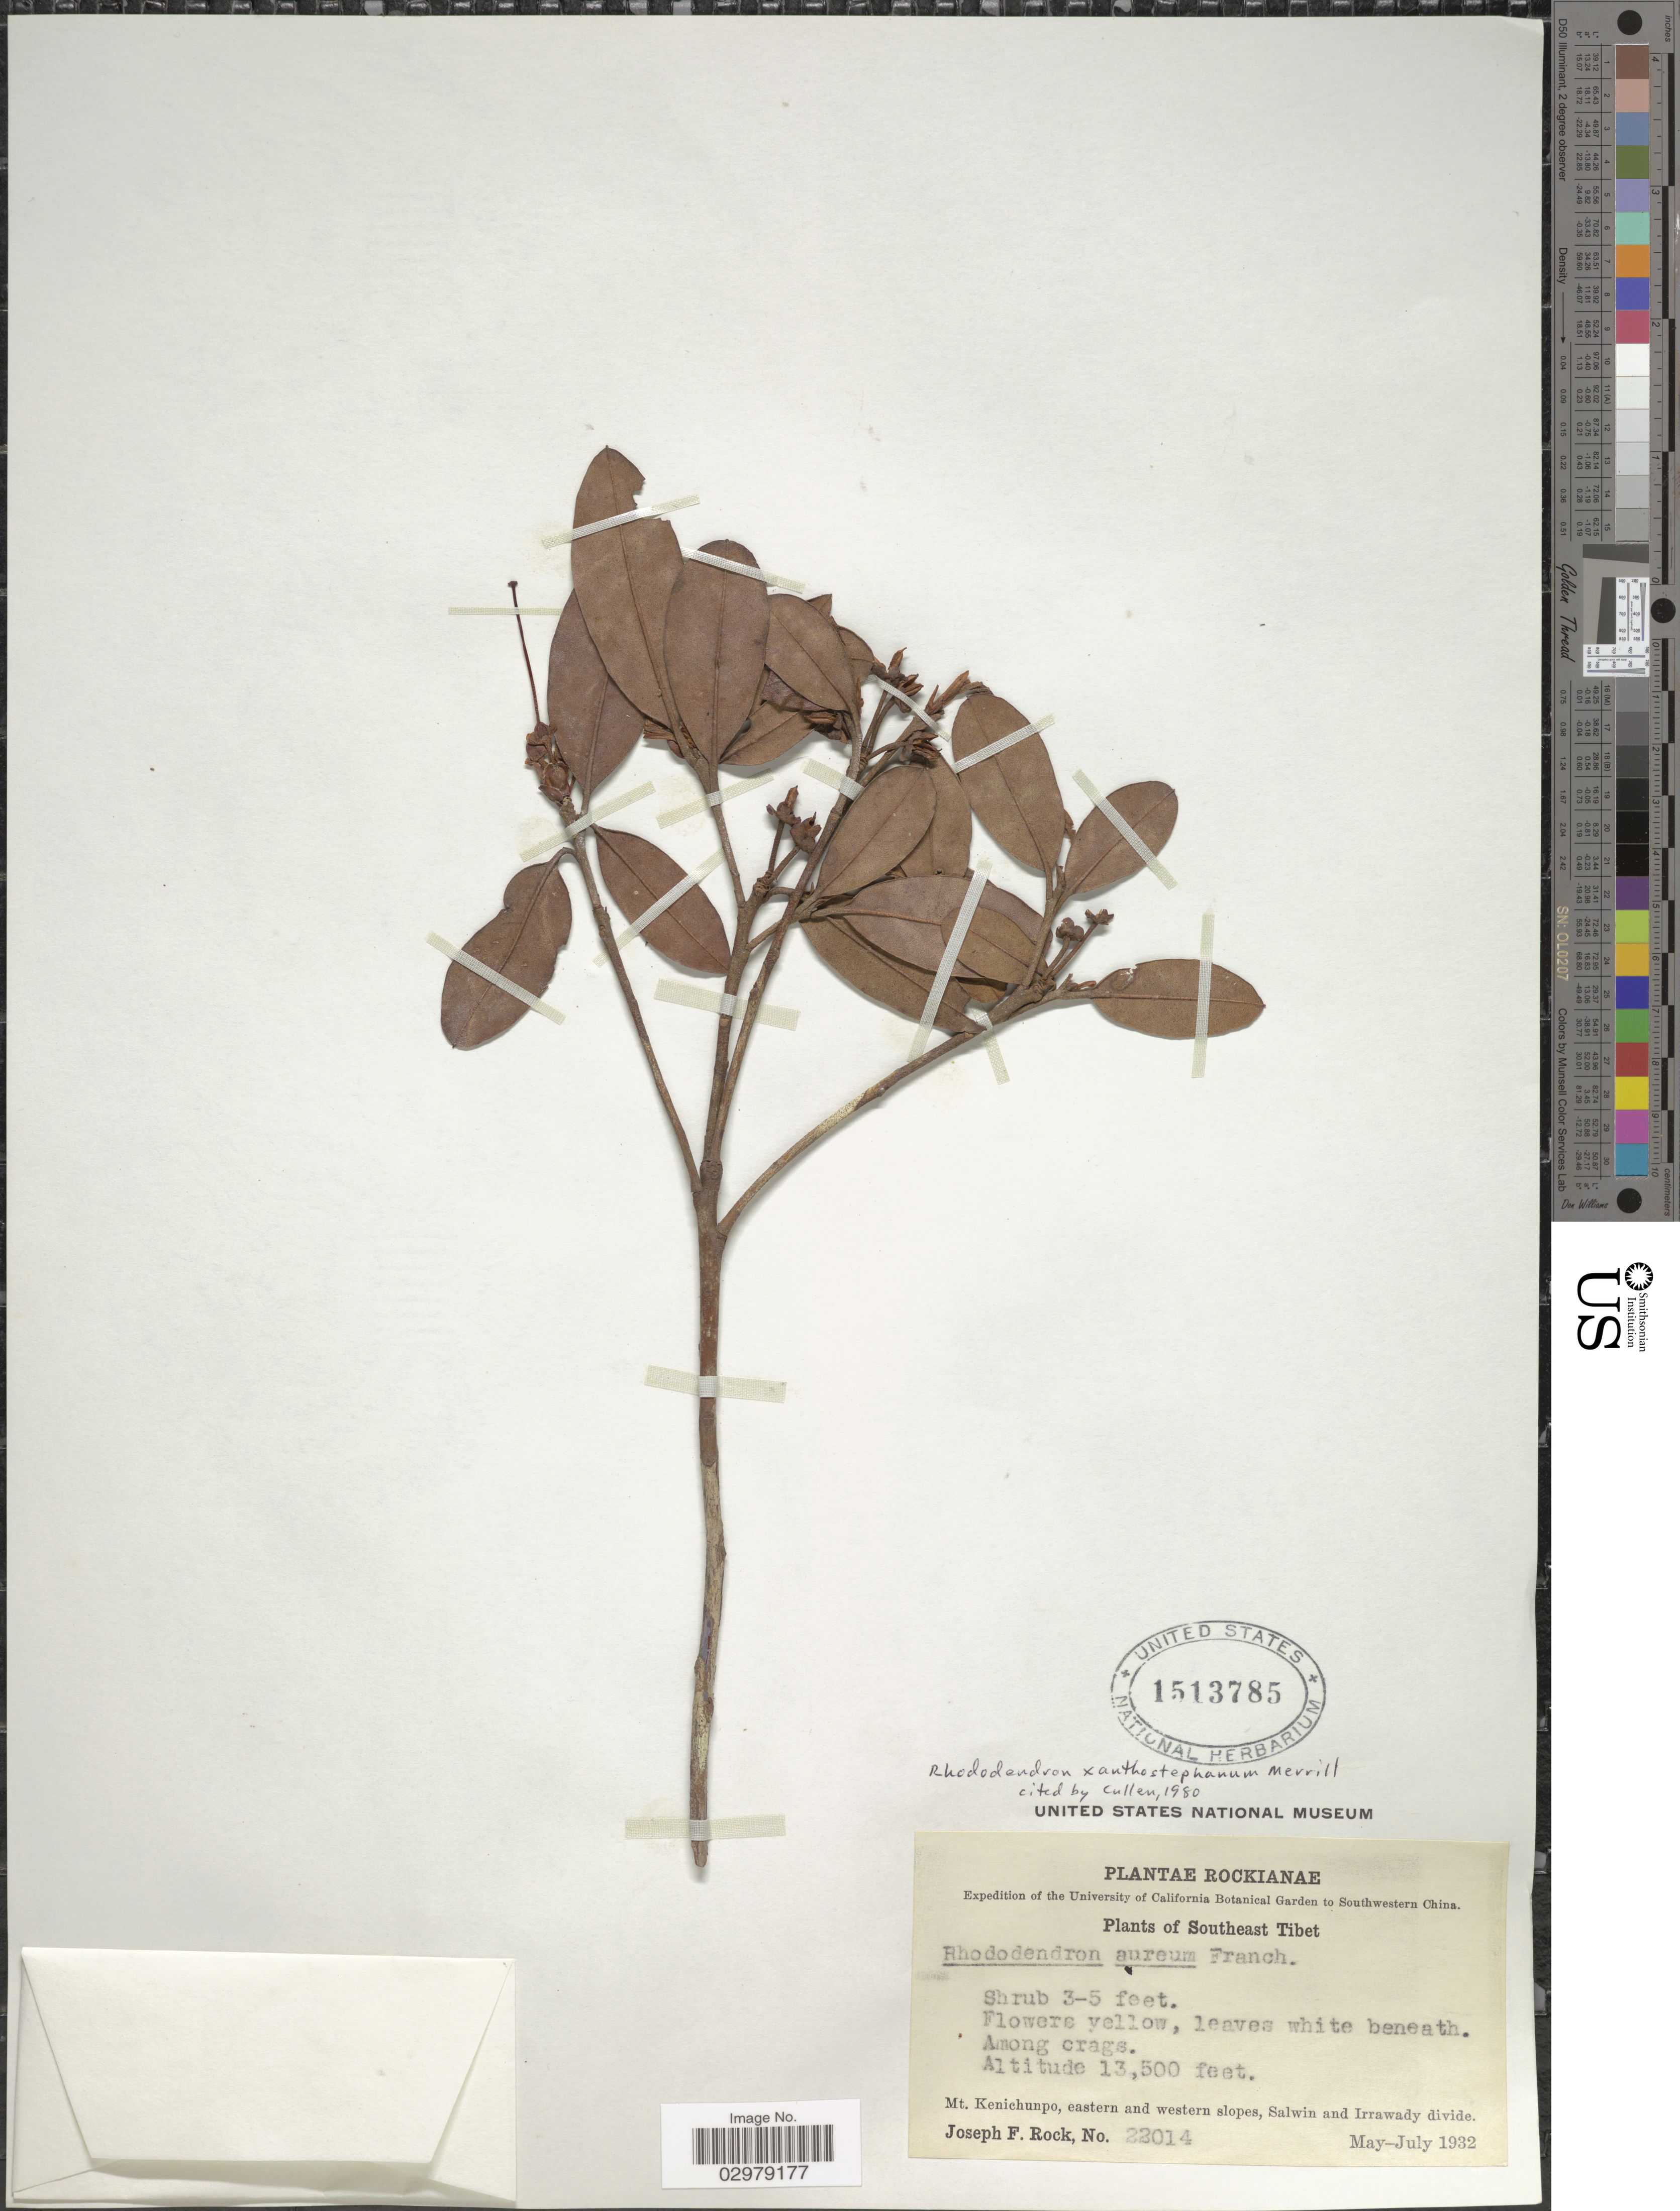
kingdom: Plantae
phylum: Tracheophyta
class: Magnoliopsida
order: Ericales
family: Ericaceae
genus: Rhododendron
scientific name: Rhododendron xanthostephanum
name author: Merr.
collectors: J. F. Rock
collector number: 22014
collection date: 1932-05/1932-07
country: China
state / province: Xizang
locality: Southwestern China. Southeast Tibet. Among crags. Mt. Kenichunpo, eastern and western slopes, Salwin and Irrawady divide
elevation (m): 4115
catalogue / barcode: US 1513785